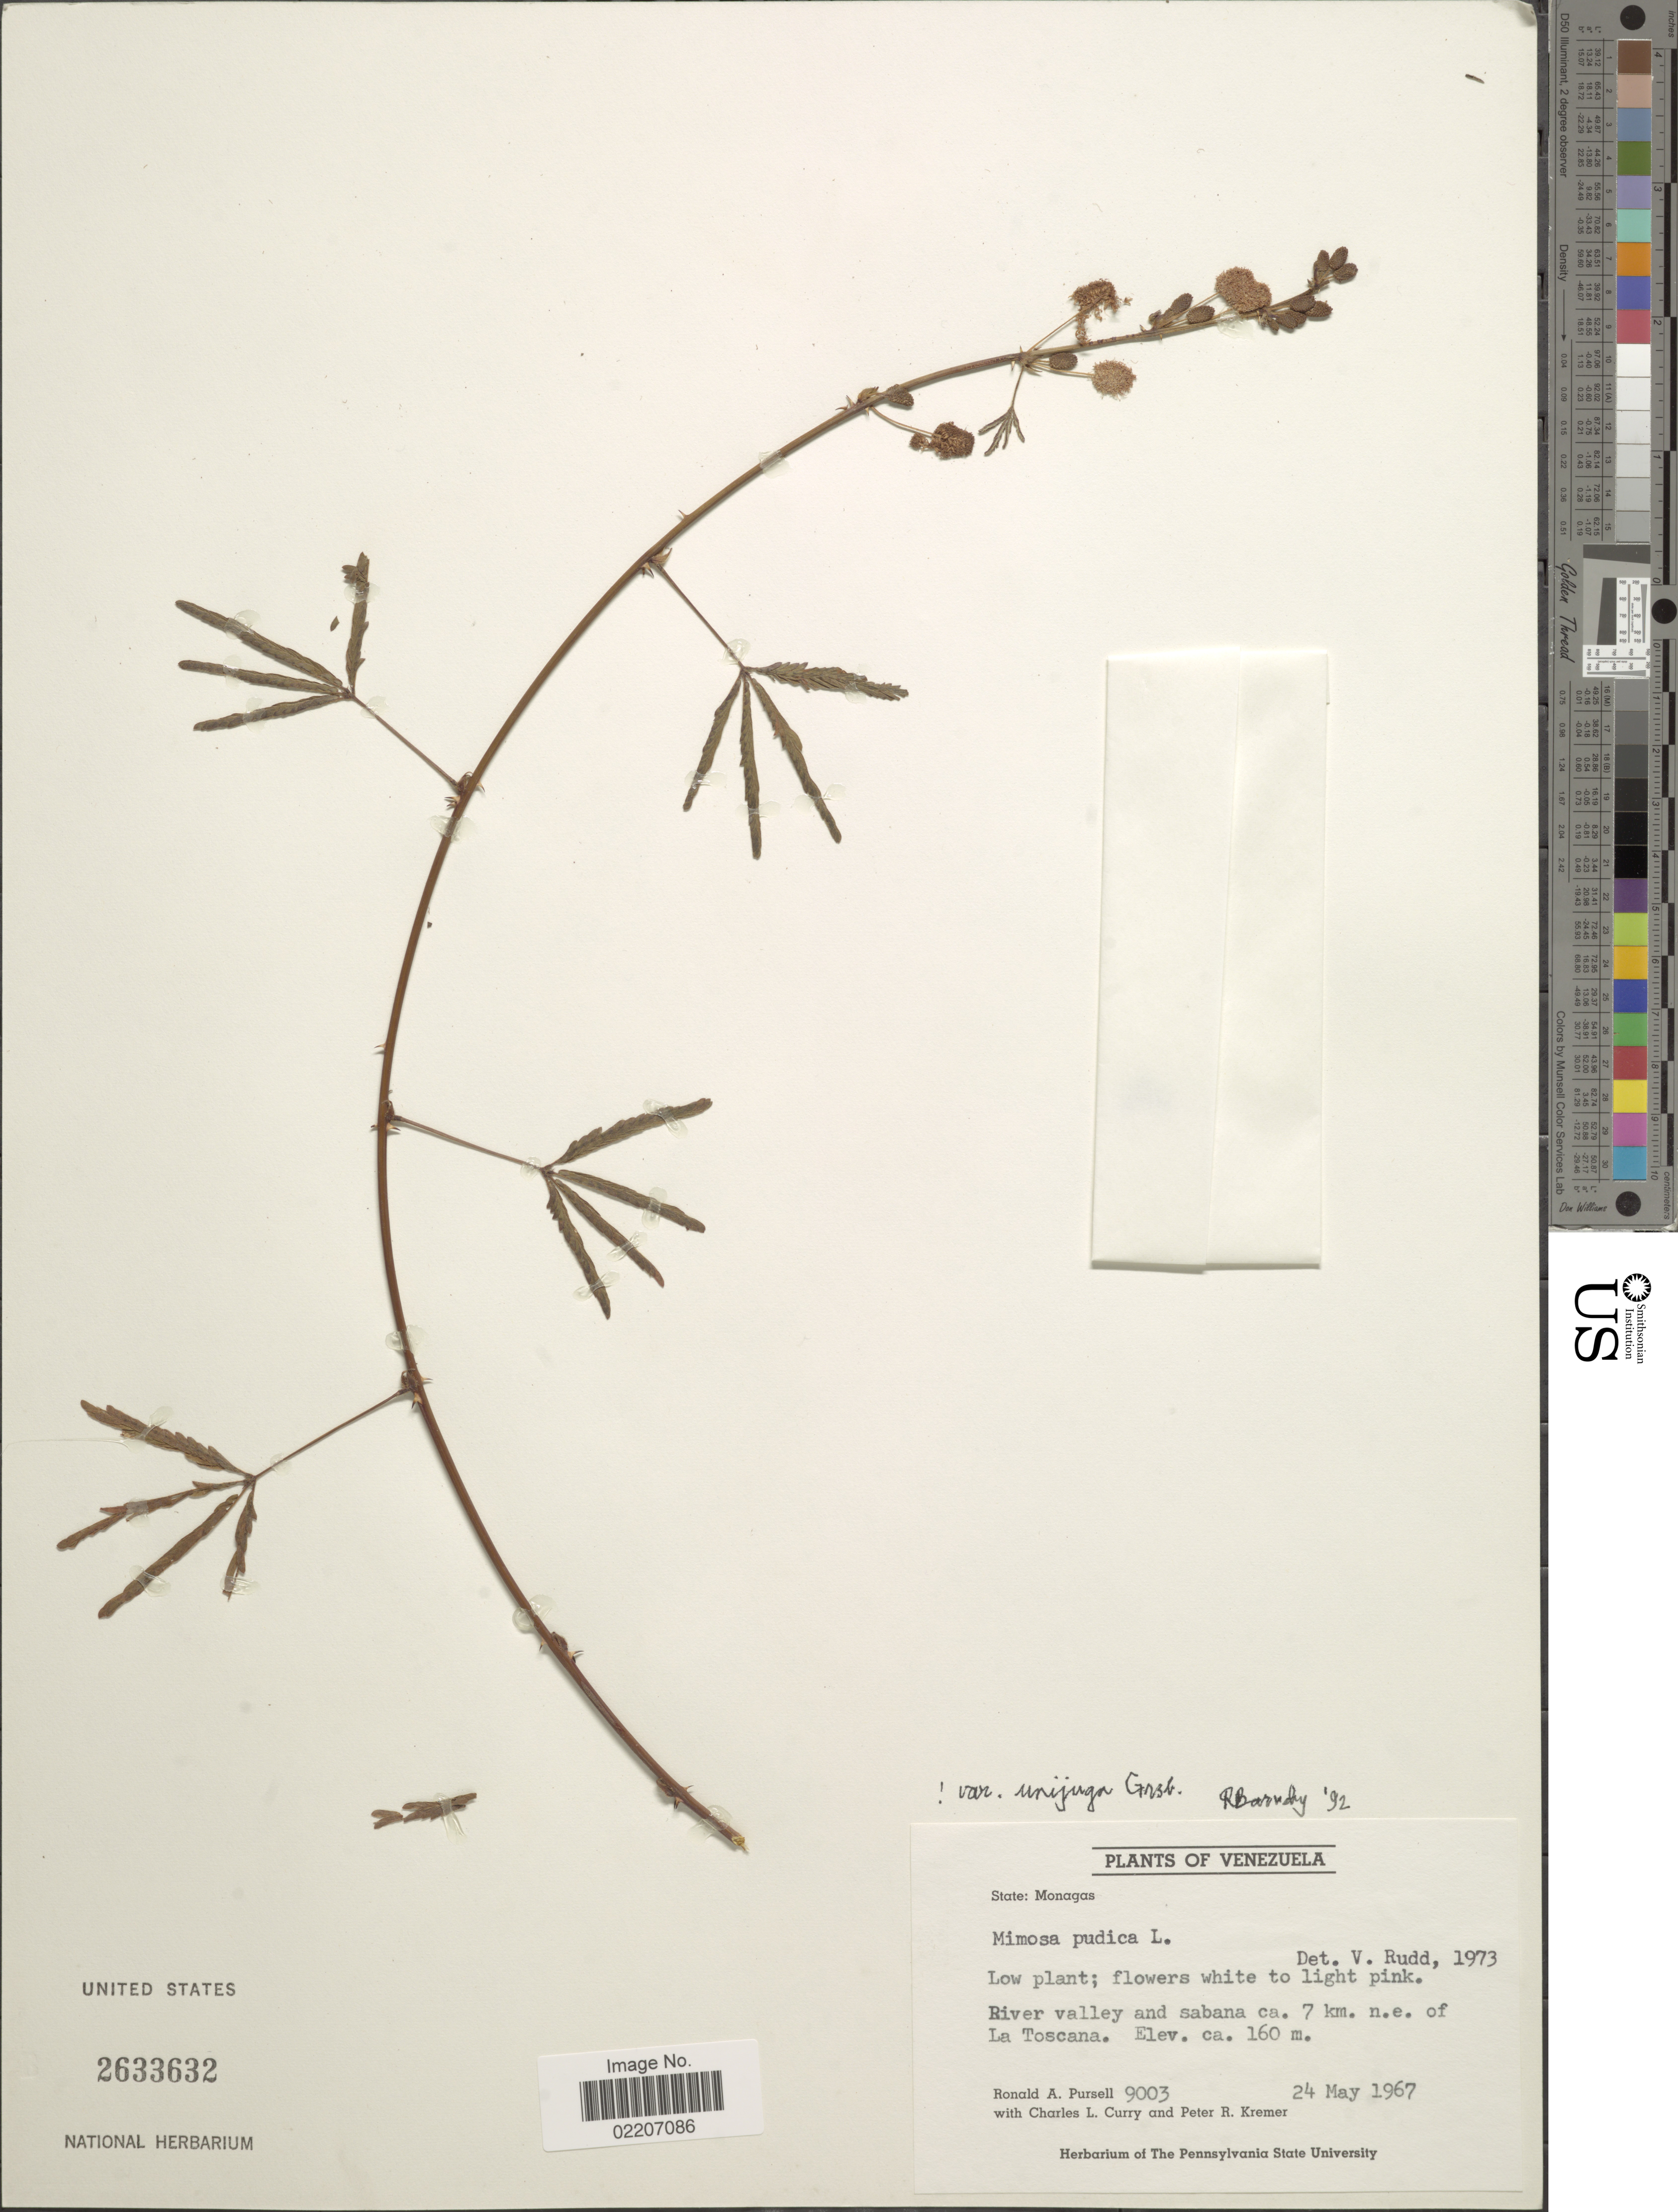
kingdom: Plantae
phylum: Tracheophyta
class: Magnoliopsida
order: Fabales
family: Fabaceae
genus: Mimosa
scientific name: Mimosa pudica var. unijuga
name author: (Walp. & Duchass.) Griseb.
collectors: R. A. Pursell, C. L. Curry & P. Kremer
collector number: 9003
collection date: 1967-05-24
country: Venezuela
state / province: Monagas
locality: State: Monagas, River Valley and sabana 7 km n.e. of La Toscana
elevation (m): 160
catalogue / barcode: US 2633632